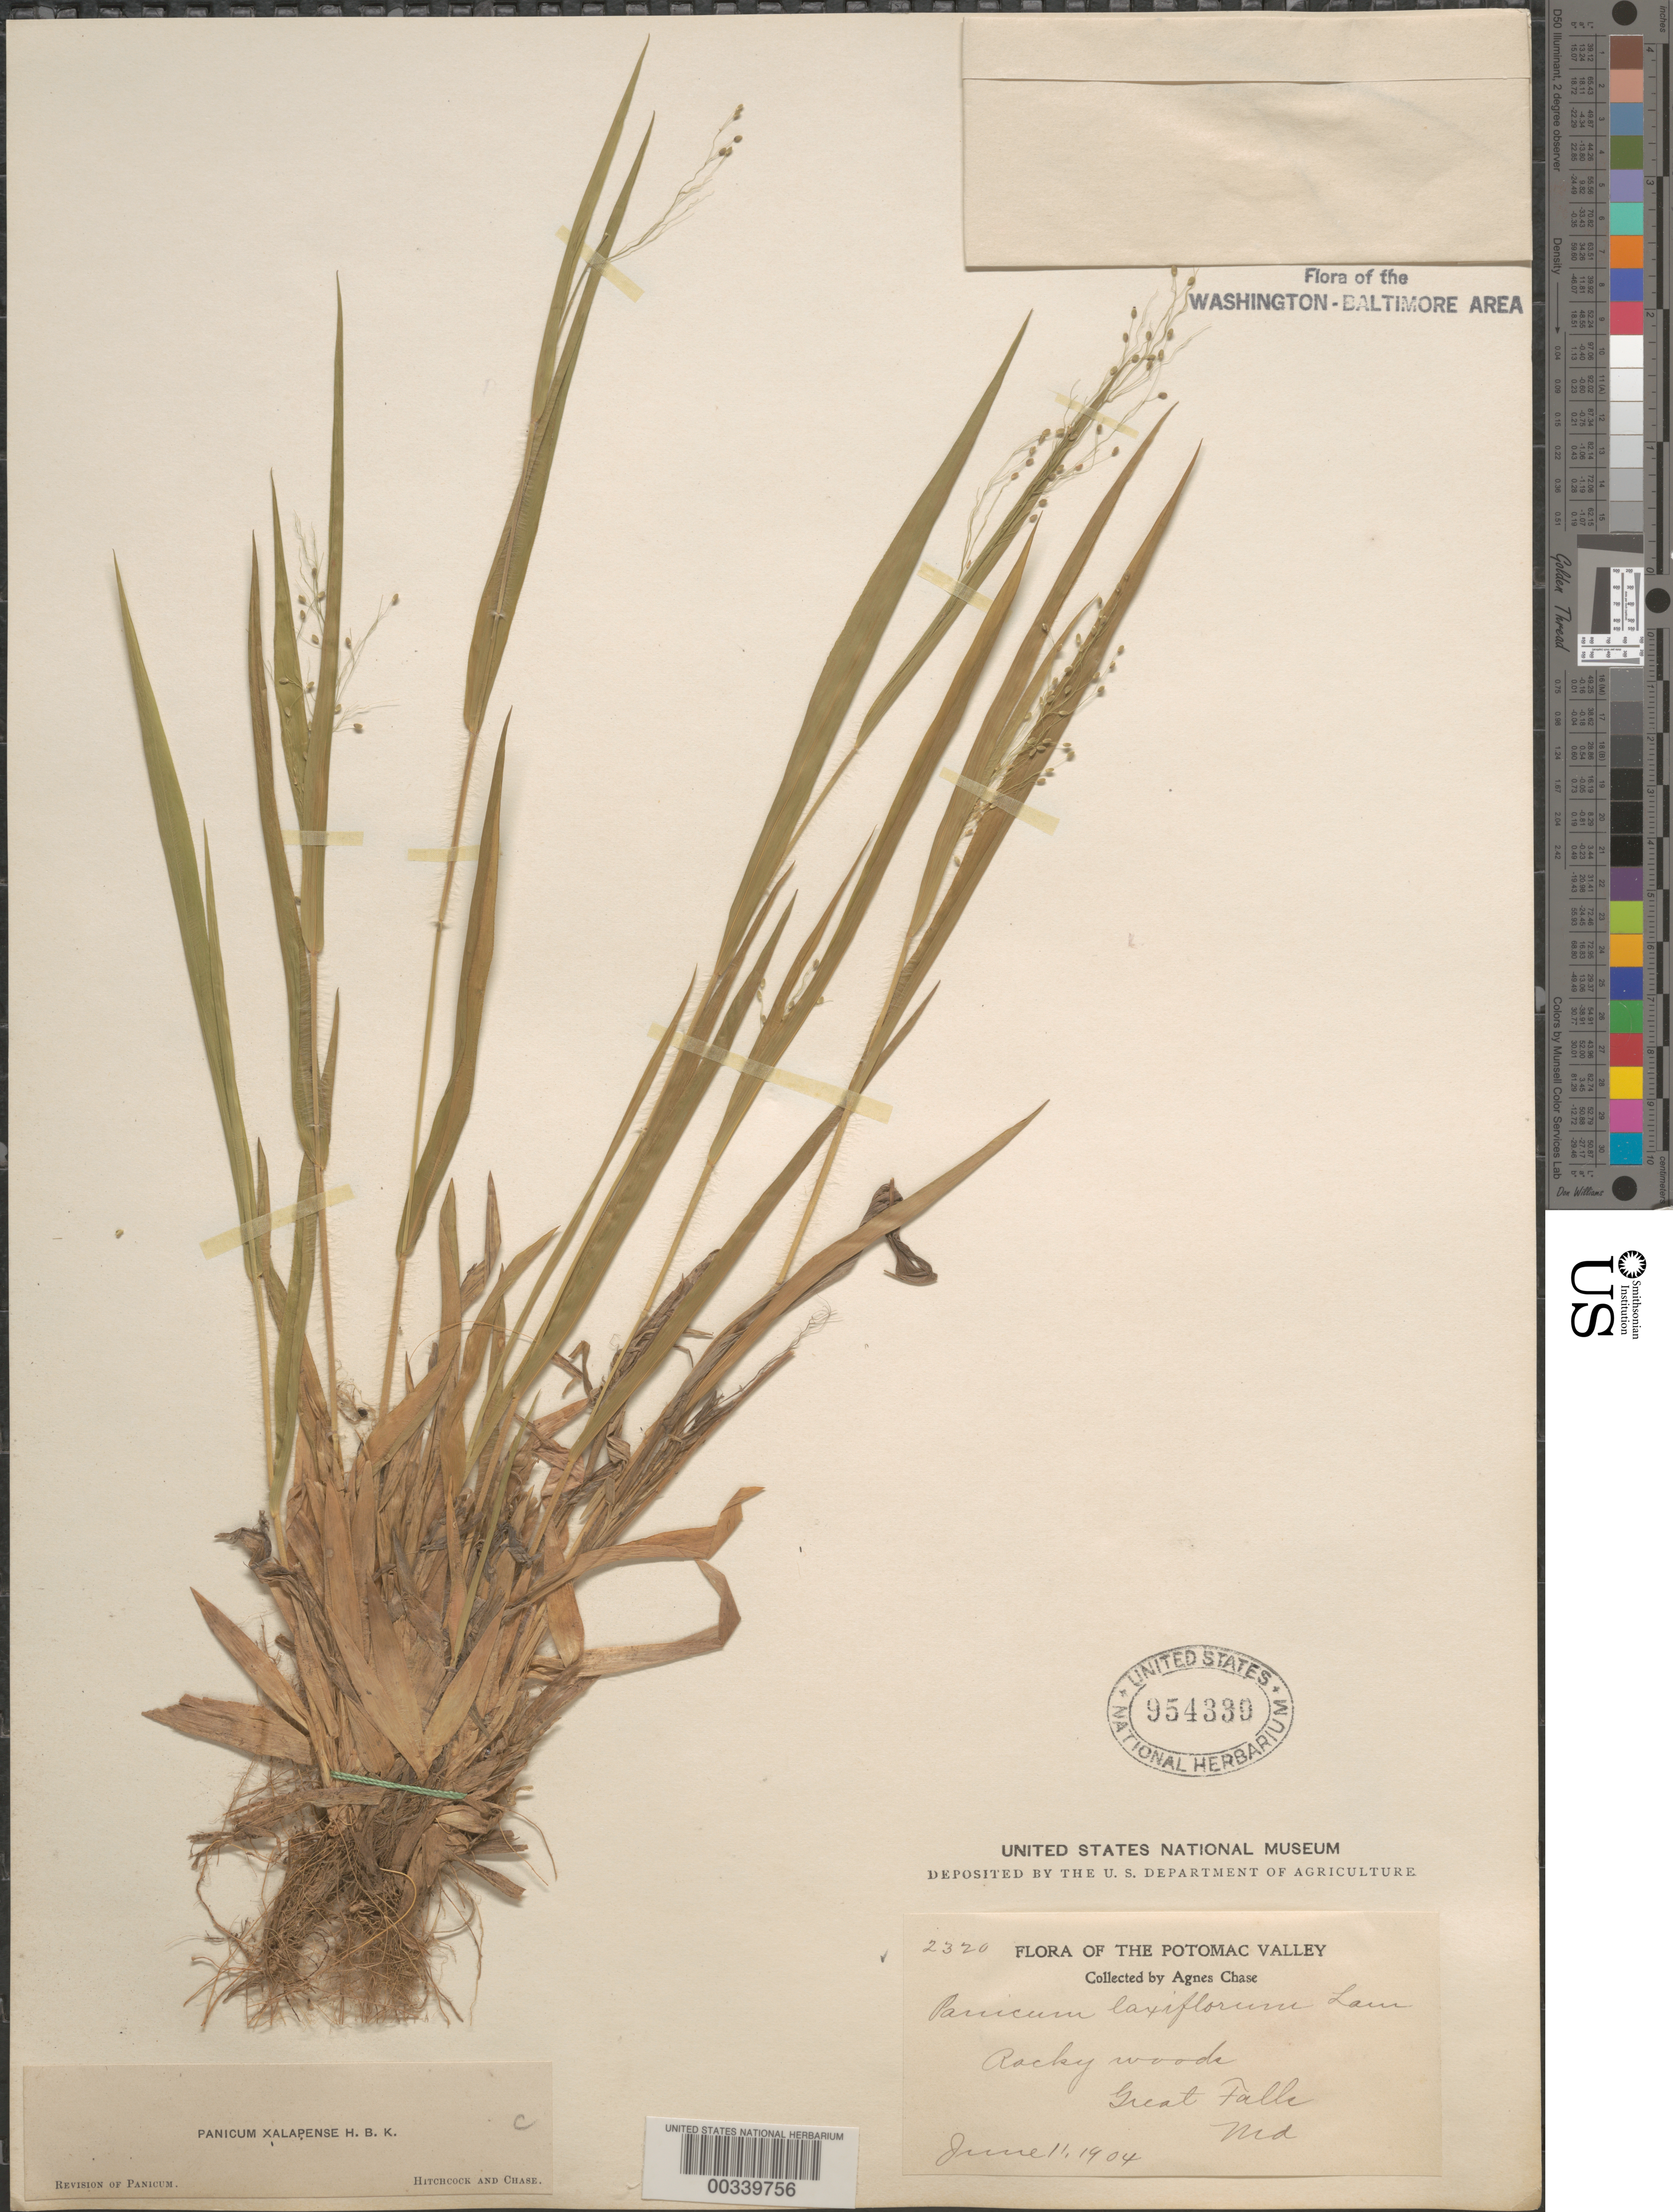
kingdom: Plantae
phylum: Tracheophyta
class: Liliopsida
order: Poales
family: Poaceae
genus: Dichanthelium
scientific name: Dichanthelium laxiflorum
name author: (Lam.) Gould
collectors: A. Chase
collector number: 2320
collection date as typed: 11 Jun 1904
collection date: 1904-06-11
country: United States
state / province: Maryland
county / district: Montgomery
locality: Great Falls C. & O. Canal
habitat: Rocky woods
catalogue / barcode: US 954330